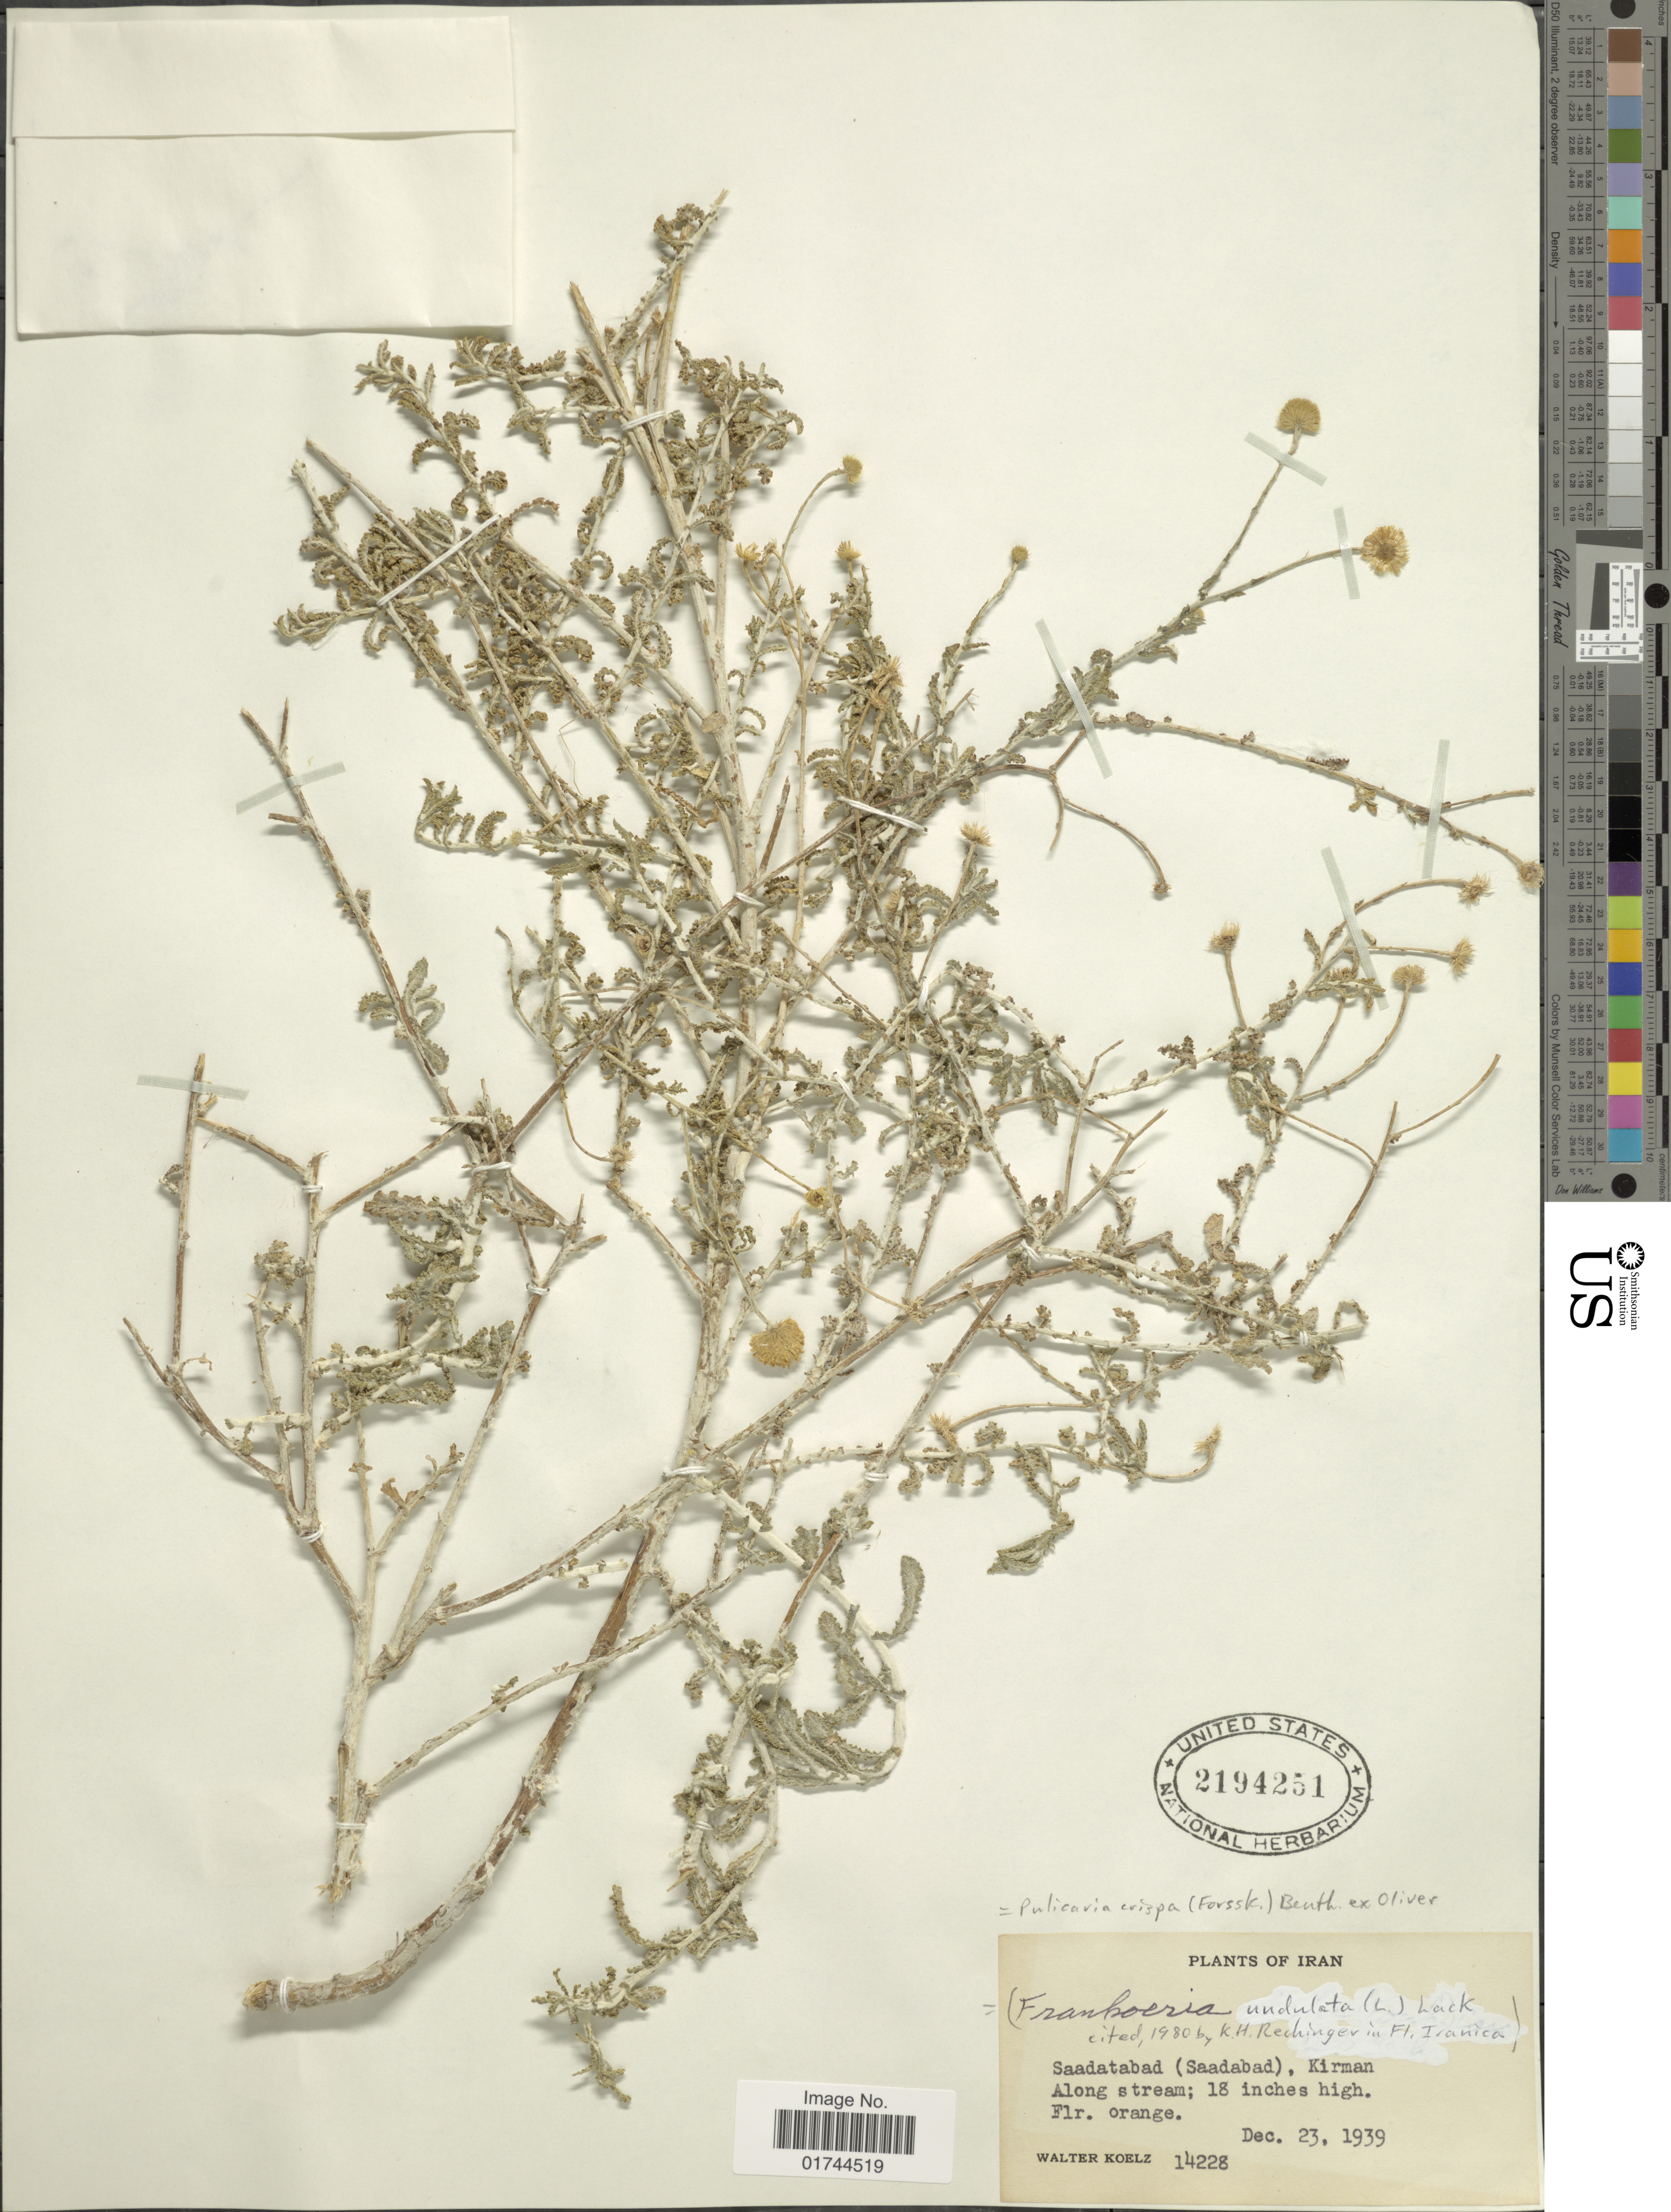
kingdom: Plantae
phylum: Tracheophyta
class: Magnoliopsida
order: Asterales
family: Asteraceae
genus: Pulicaria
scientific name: Pulicaria crispa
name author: Sch. Bip.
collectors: W. N. Koelz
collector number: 14228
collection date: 1939-12-23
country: Iran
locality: Saadatabad (Saadabad), Kirman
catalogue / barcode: US 2194251